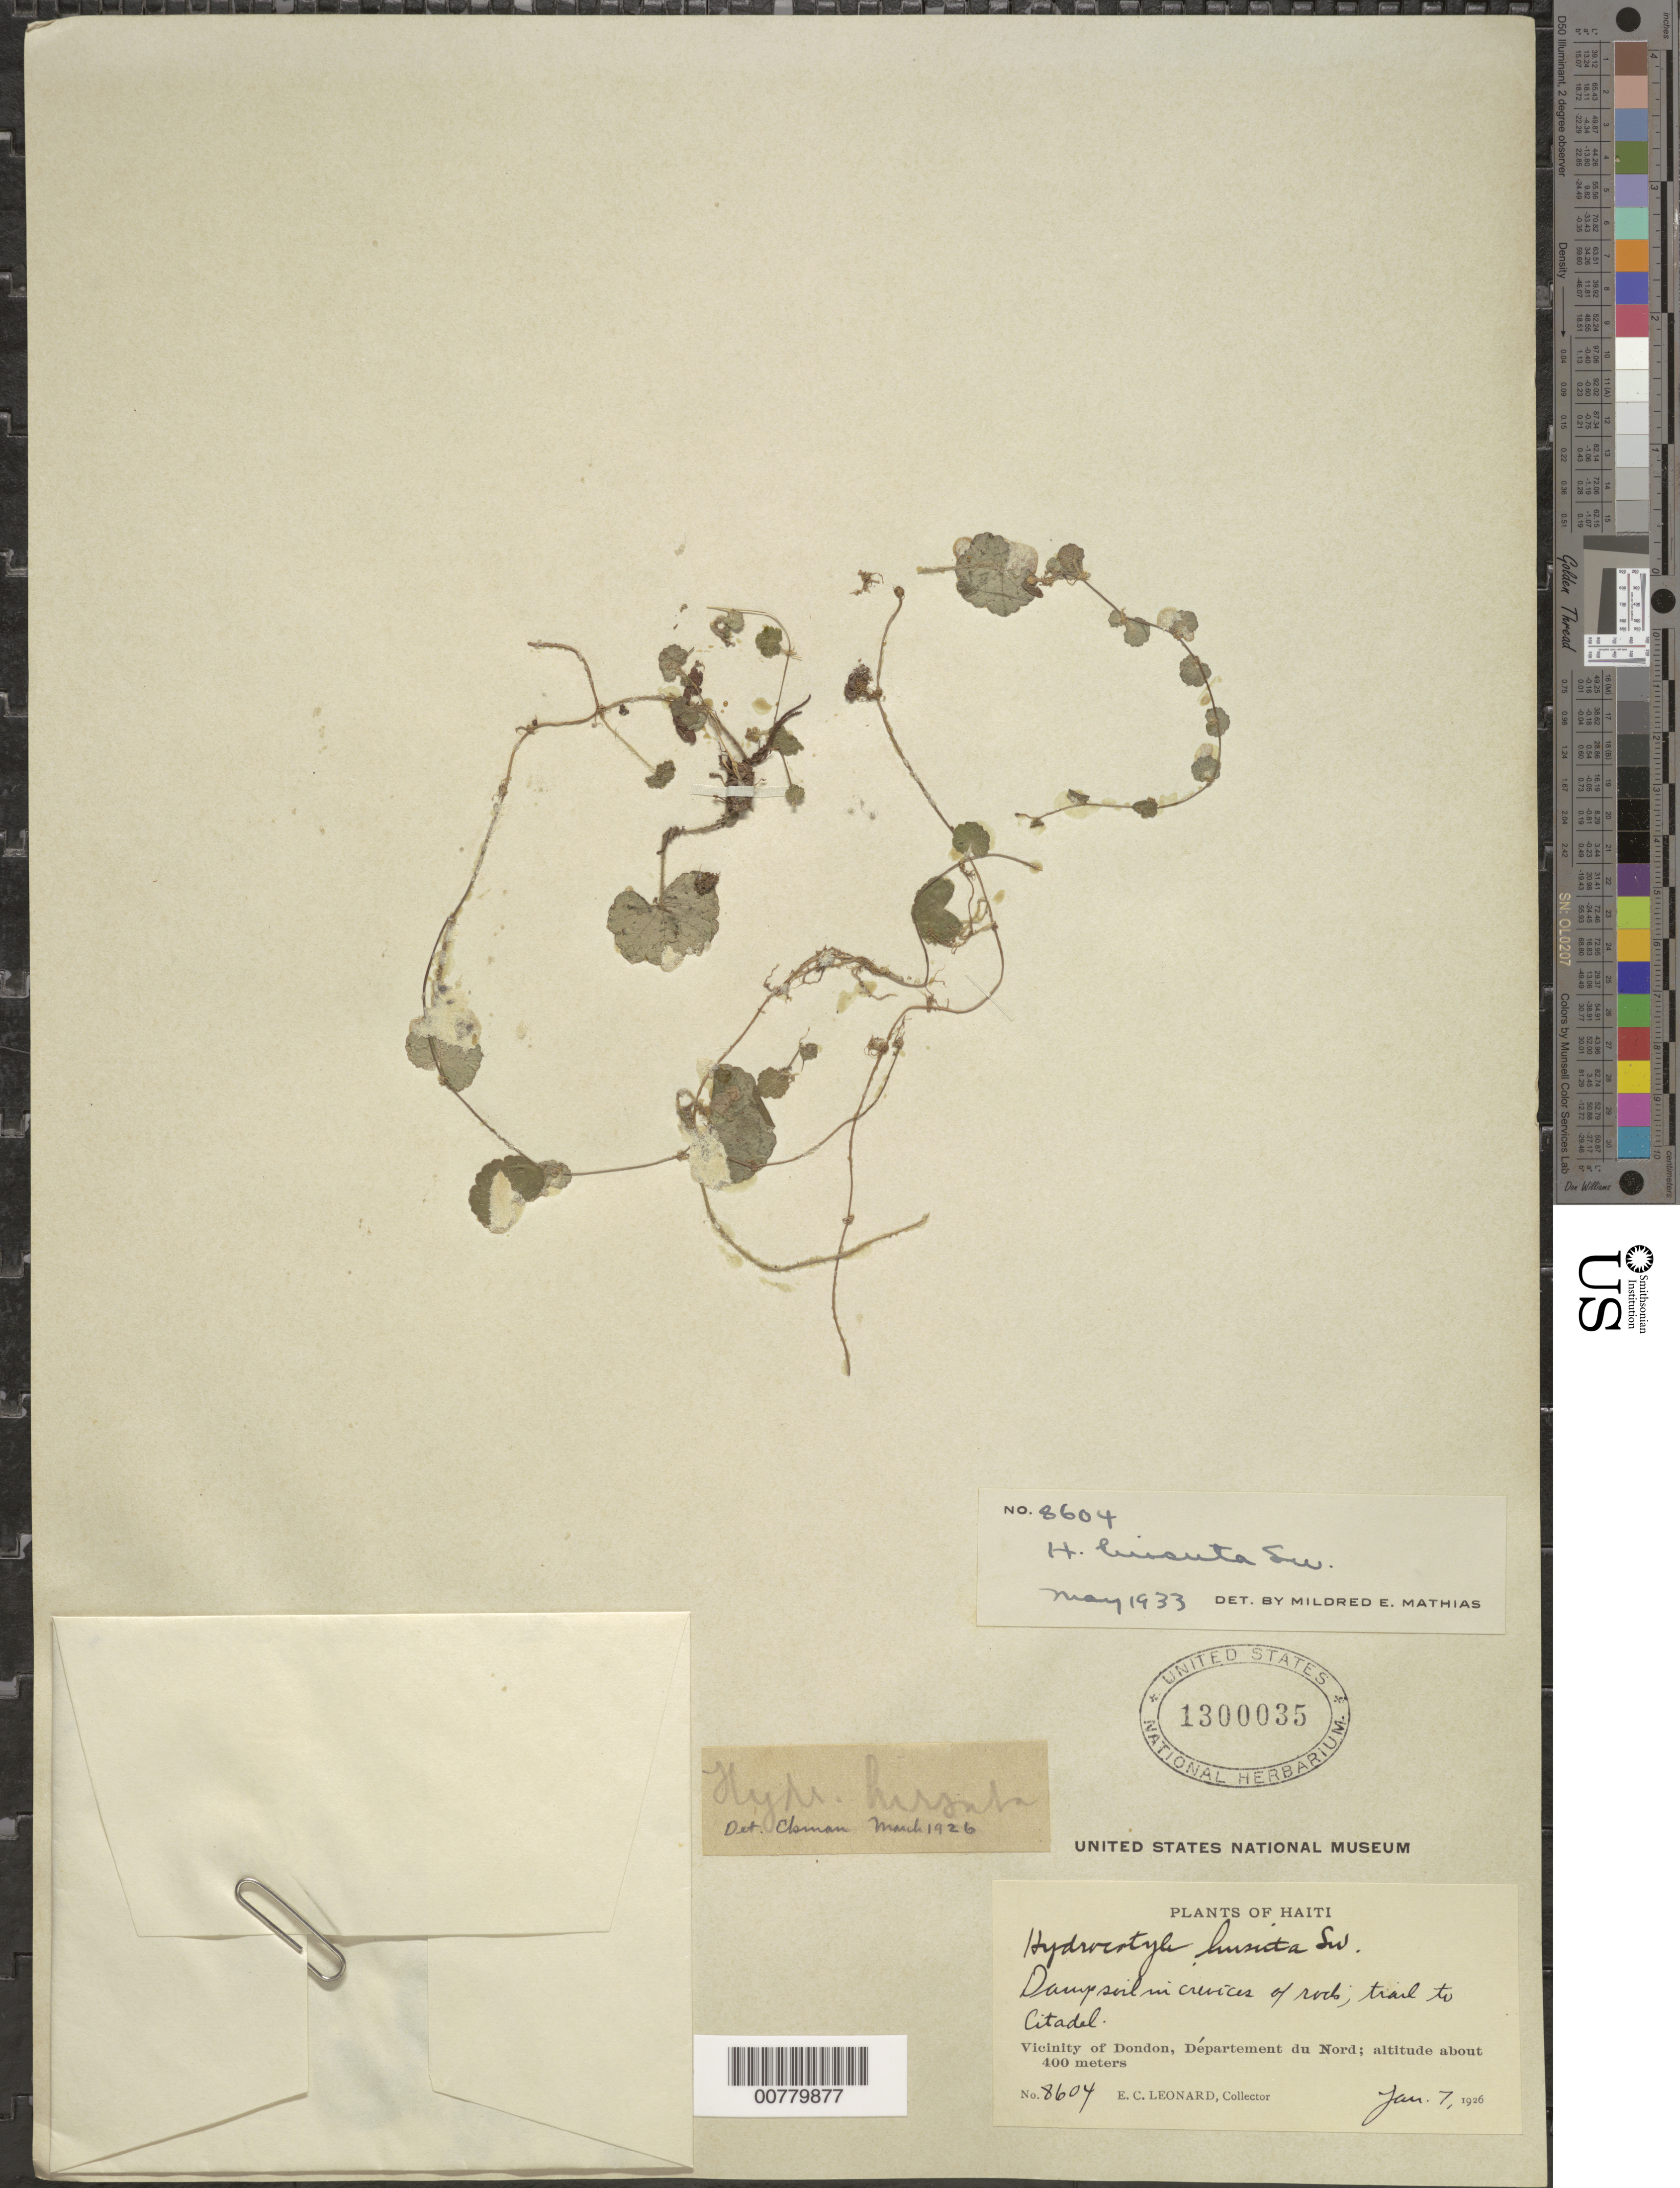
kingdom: Plantae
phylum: Tracheophyta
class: Magnoliopsida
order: Apiales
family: Araliaceae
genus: Hydrocotyle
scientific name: Hydrocotyle hirsuta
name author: Sw.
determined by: Mathias, M. E.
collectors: E. C. Leonard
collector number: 8604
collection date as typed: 07 Jan 1926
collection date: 1926-01-07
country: Haiti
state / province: Nord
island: Hispaniola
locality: Vicinity of Dondon, trail to Citadel.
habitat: Damp soil in crevices of rock.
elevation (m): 400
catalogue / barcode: US 1300035